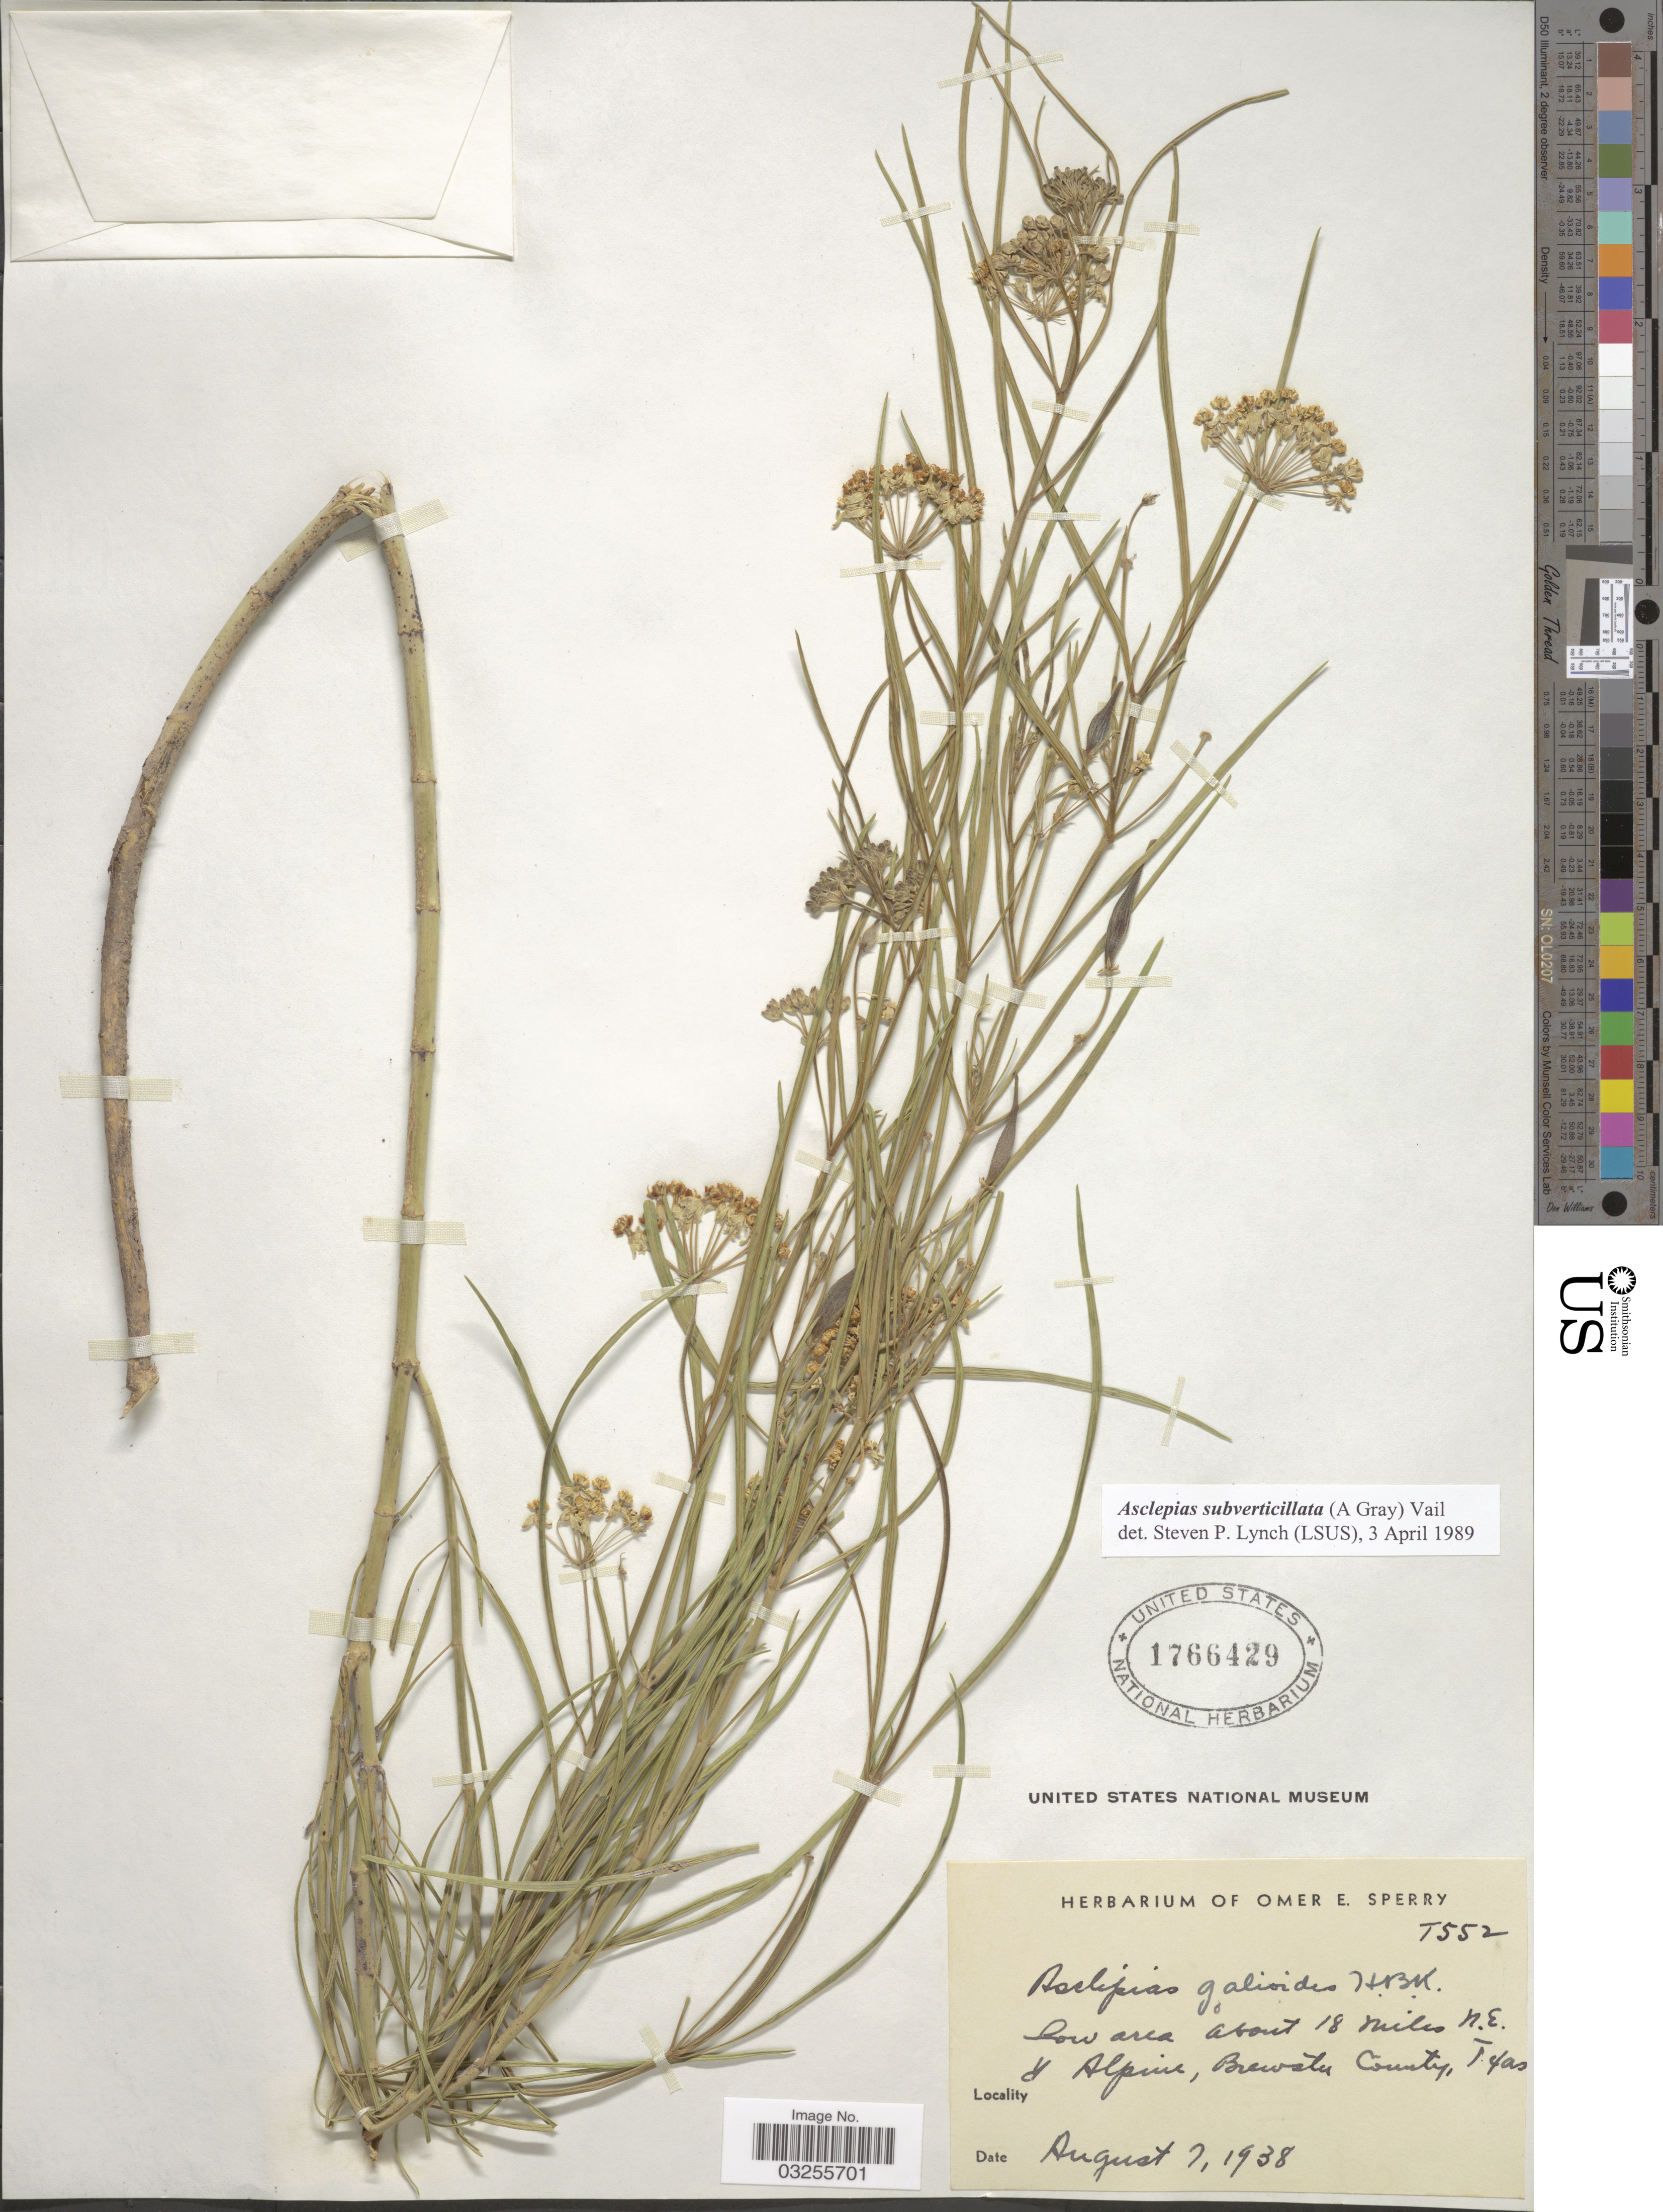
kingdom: Plantae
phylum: Tracheophyta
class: Magnoliopsida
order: Gentianales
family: Apocynaceae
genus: Asclepias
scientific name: Asclepias subverticillata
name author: (A. Gray) Vail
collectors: ex. herb. Omer E. Sperry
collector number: T552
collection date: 1938-08-07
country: United States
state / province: Texas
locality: Low area about 18 Miles N.E. of Alpine, Brewster County.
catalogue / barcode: US 1766429